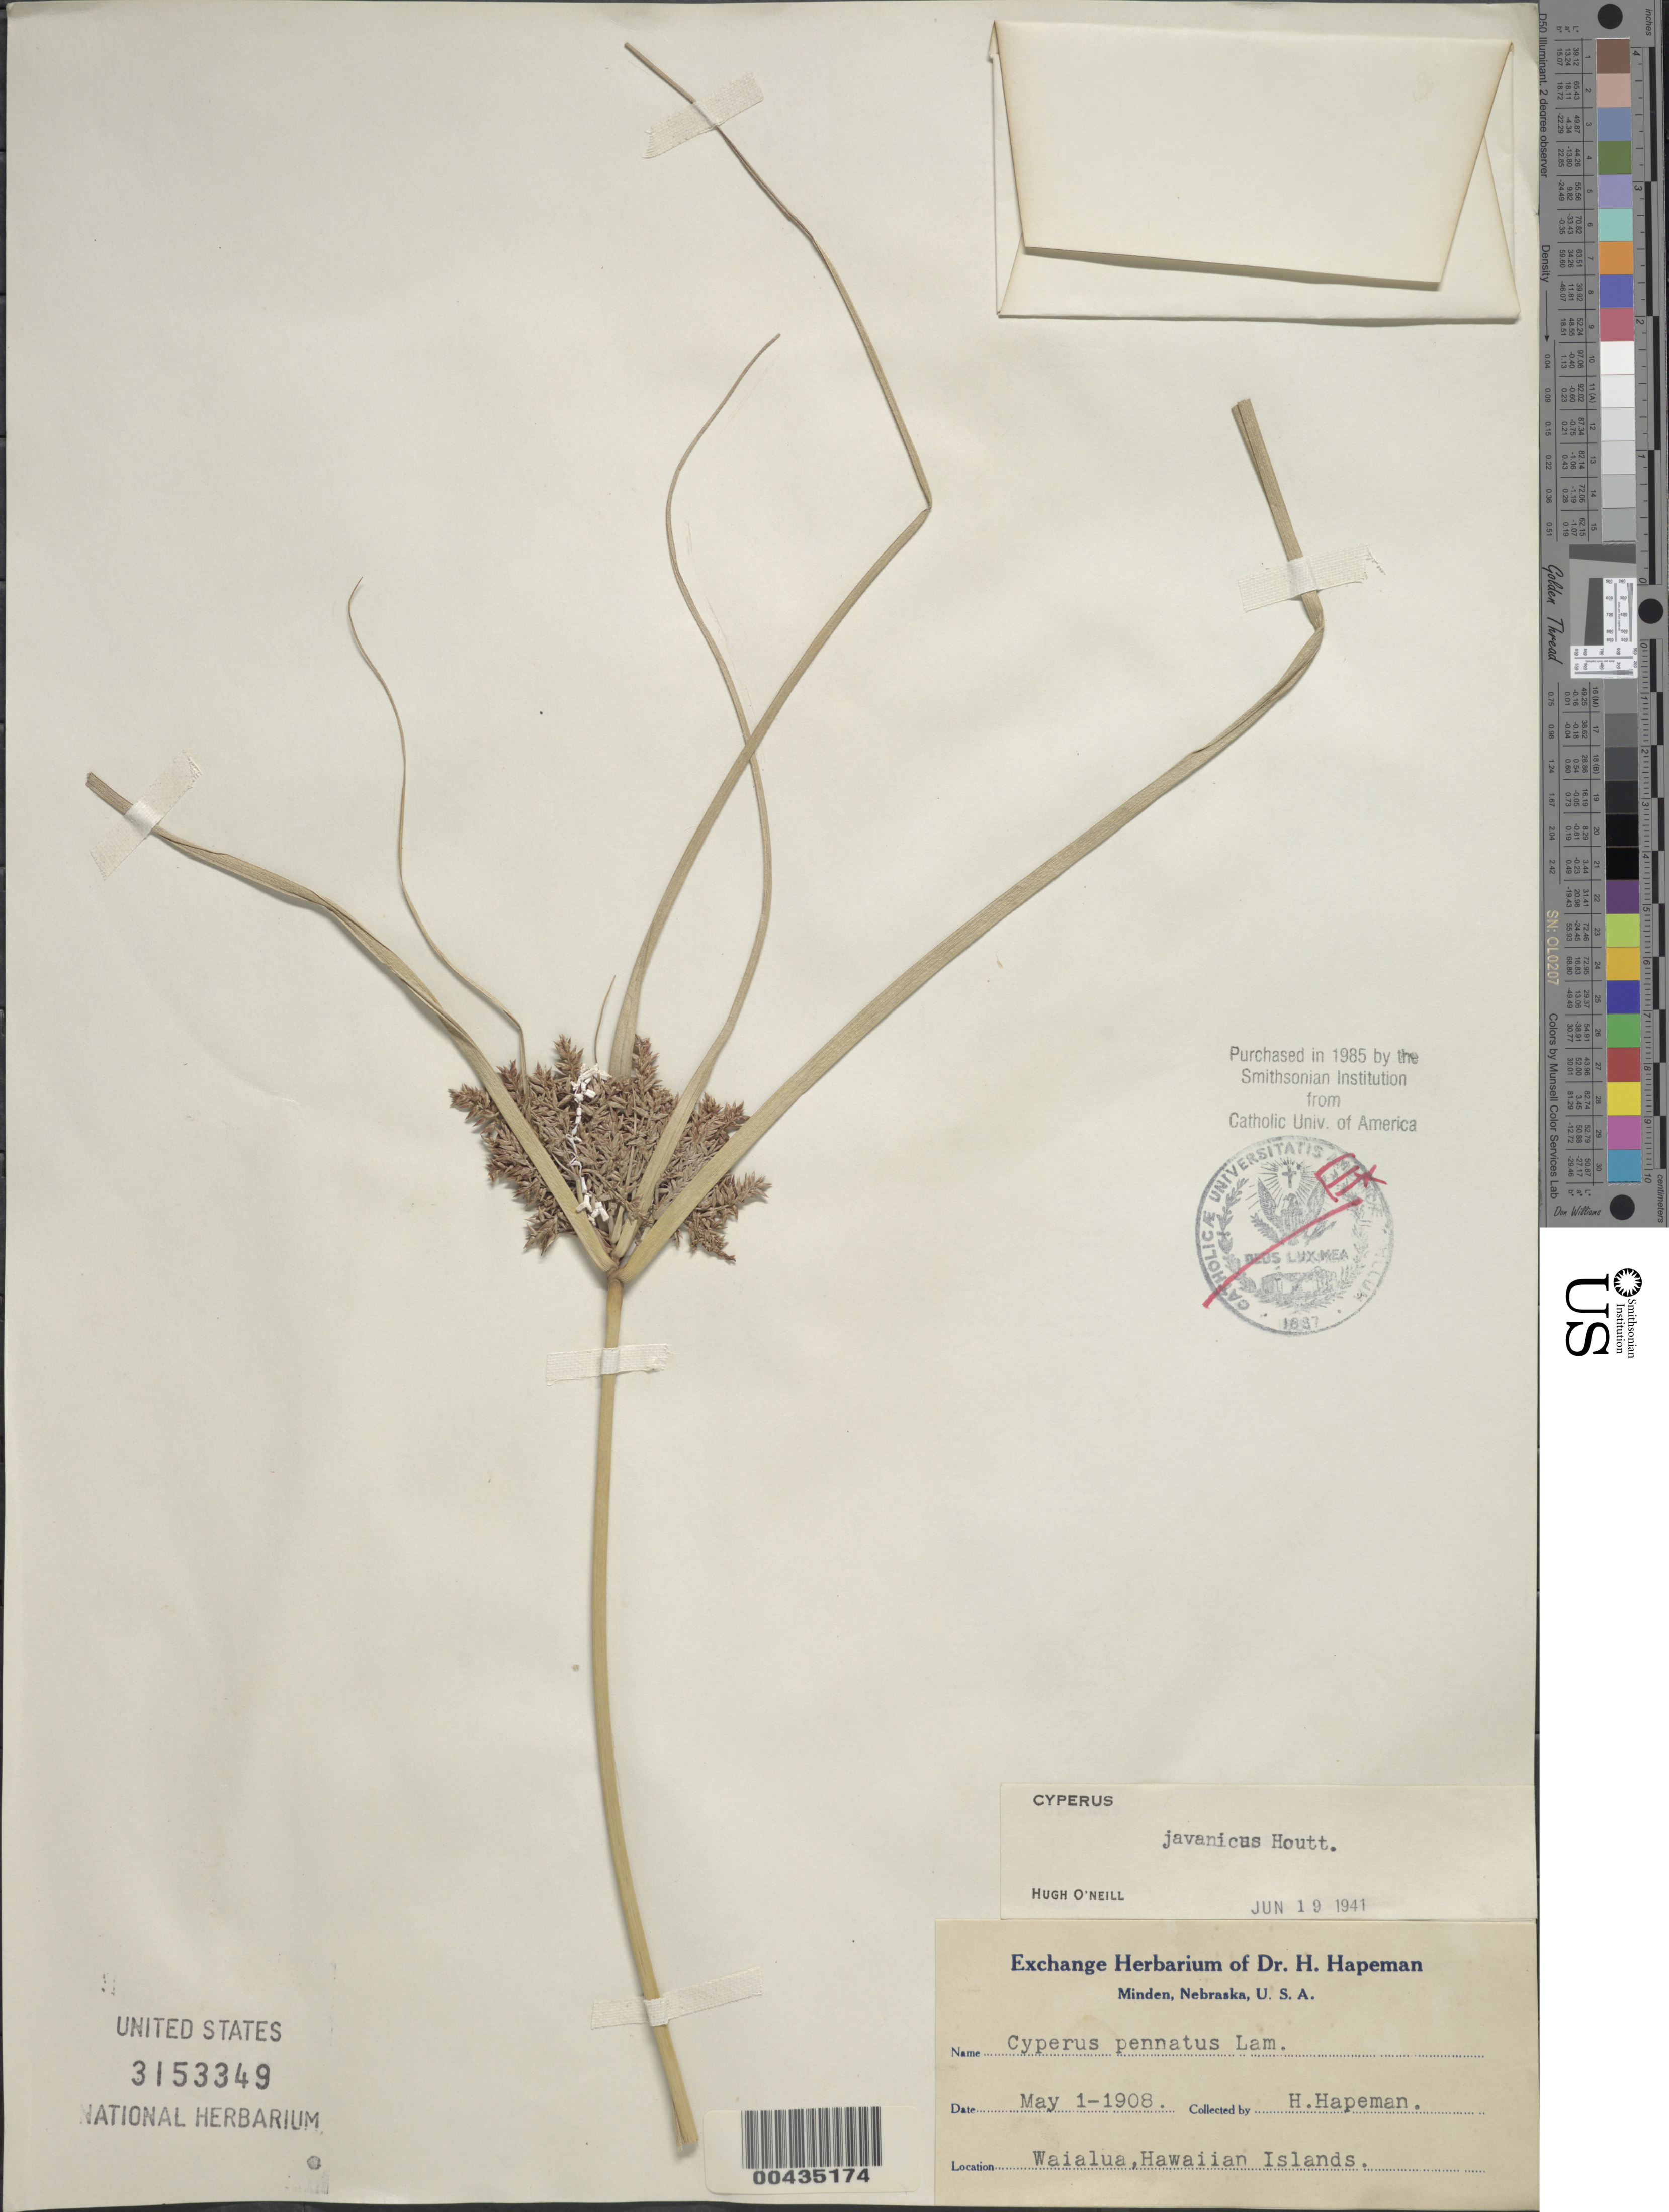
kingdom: Plantae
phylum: Tracheophyta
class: Liliopsida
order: Poales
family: Cyperaceae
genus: Cyperus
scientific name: Cyperus javanicus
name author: Houtt.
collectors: H. Hapeman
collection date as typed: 1 May 1908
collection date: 1908-05-01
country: United States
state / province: Hawaii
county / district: Honolulu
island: Oahu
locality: Waialua, Hawaiian Islands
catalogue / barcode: US 3153349